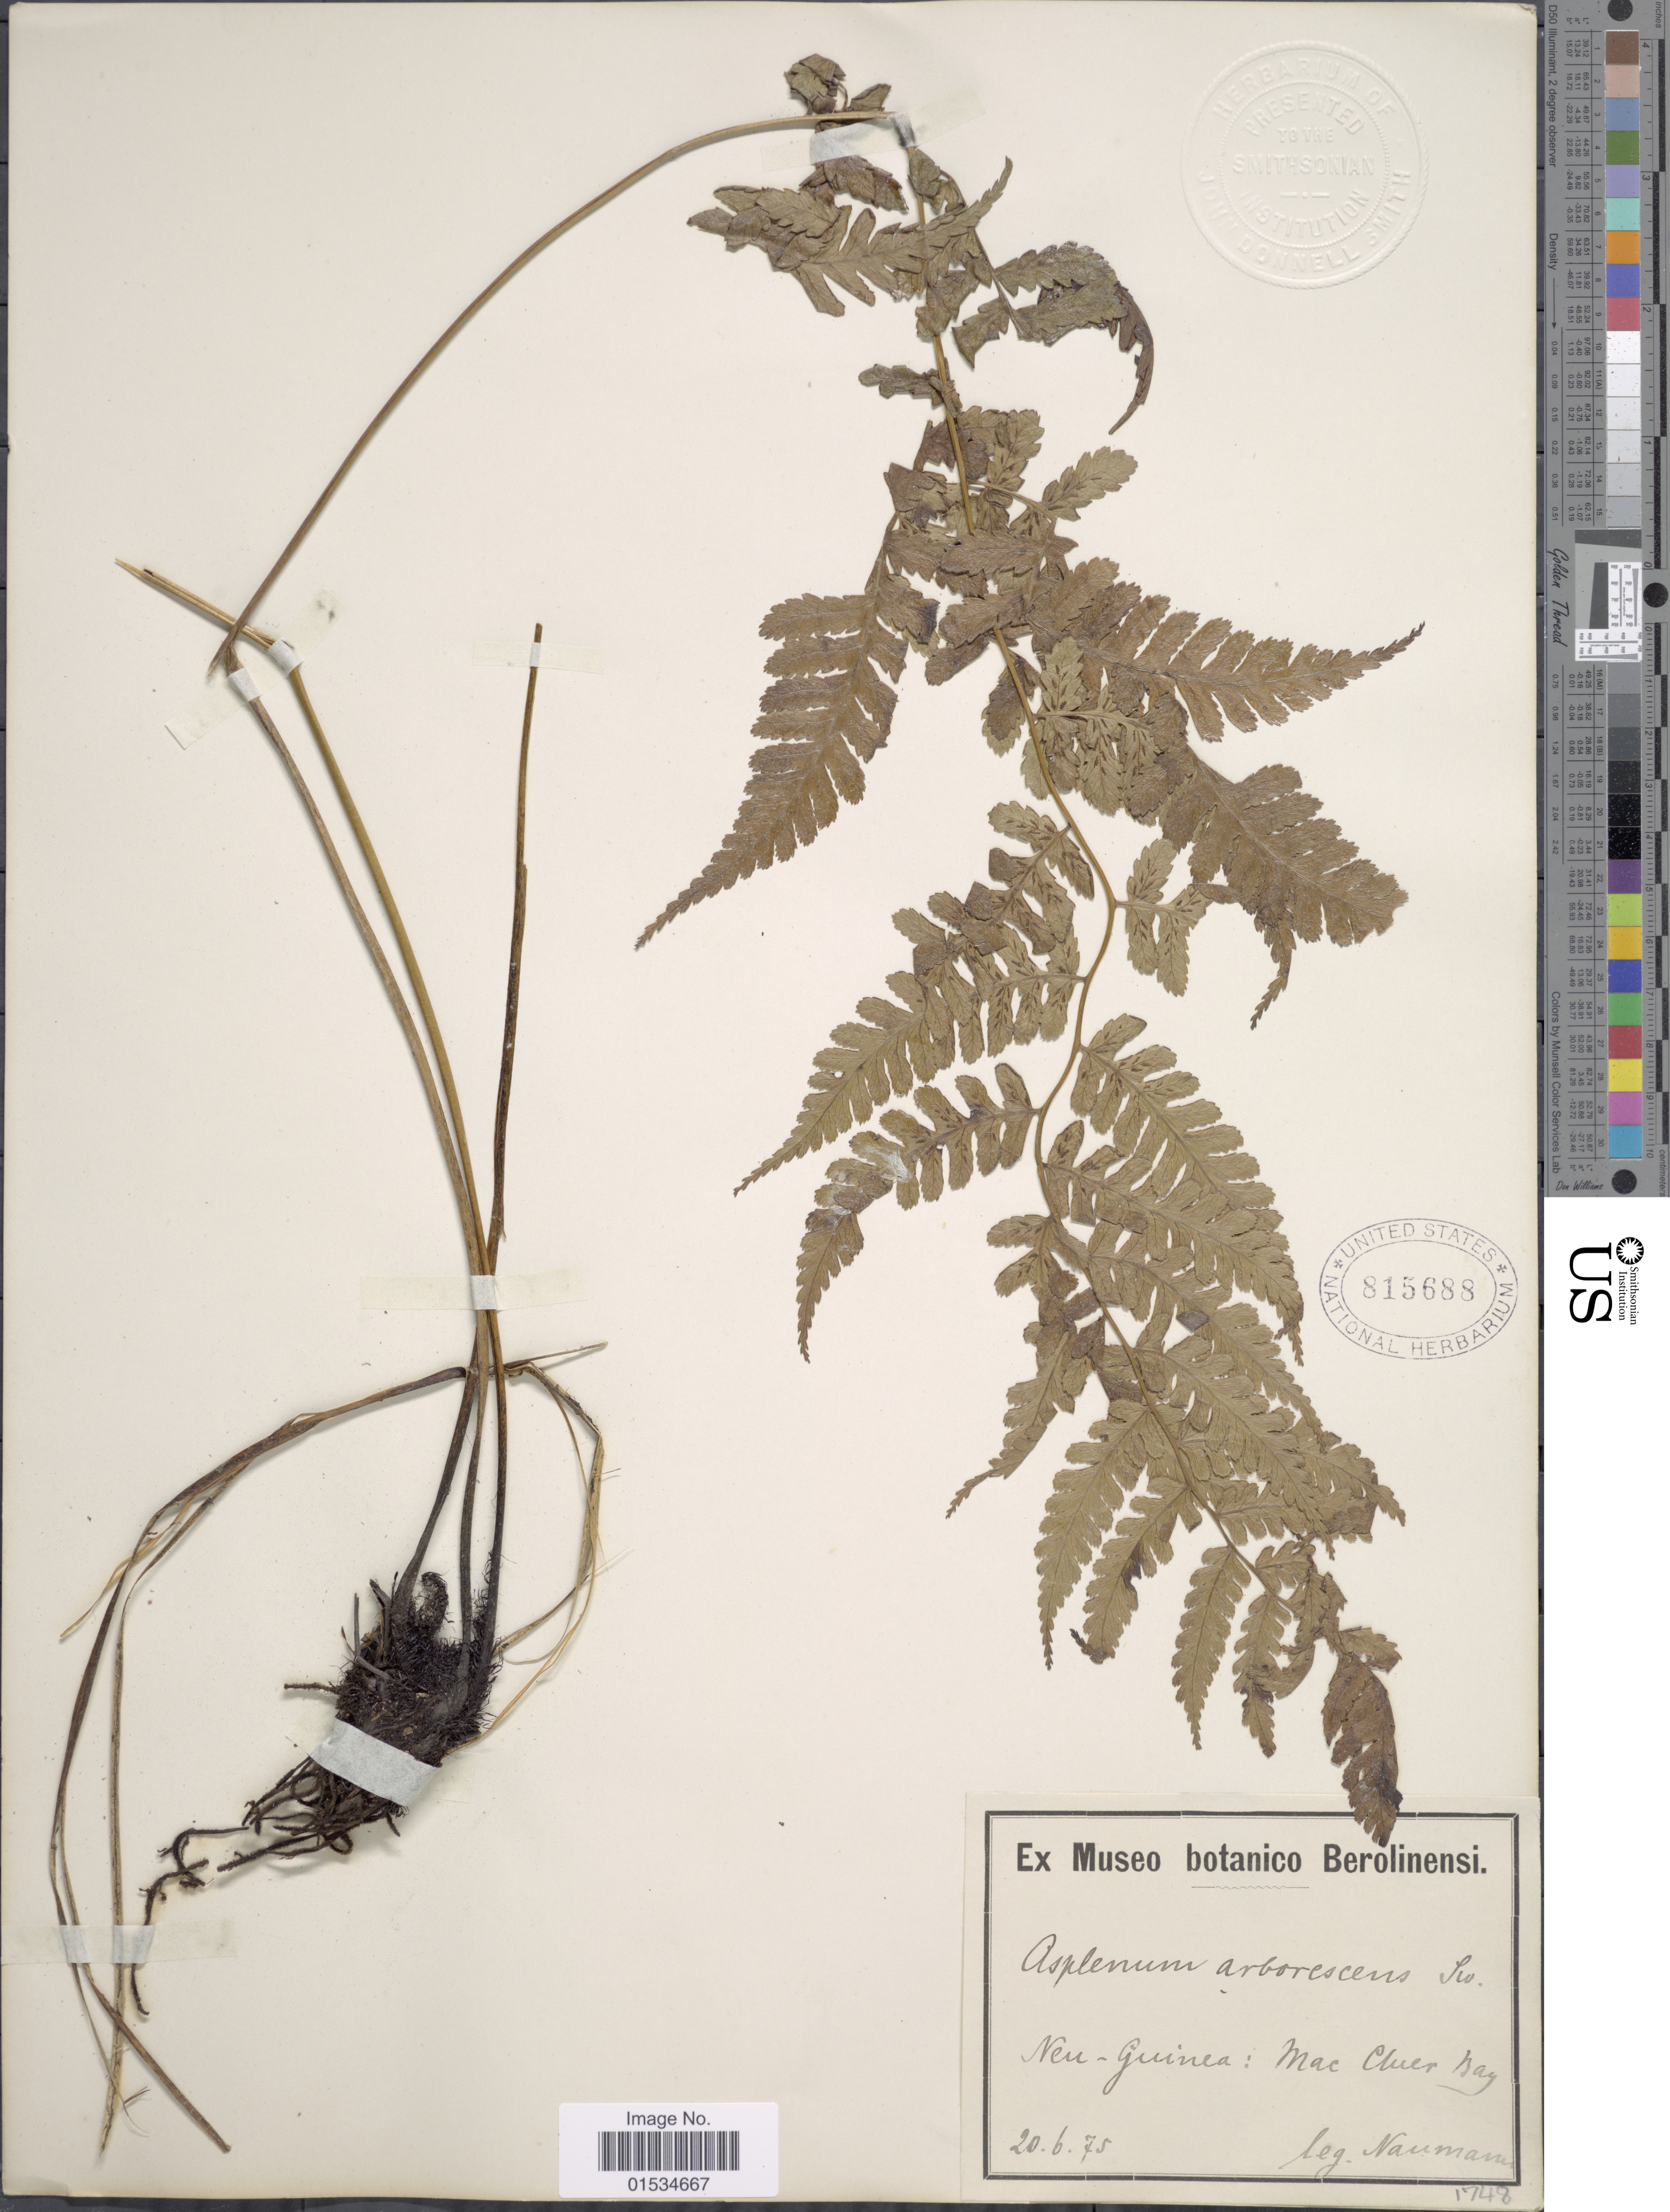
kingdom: Plantae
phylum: Tracheophyta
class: Polypodiopsida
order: Polypodiales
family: Athyriaceae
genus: Diplazium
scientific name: Diplazium arborescens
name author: Sw.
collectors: -. Naumann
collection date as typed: Transcribed d/m/y: 20/6/75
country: Papua New Guinea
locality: Mac Atuer Bay [interpreted]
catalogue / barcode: US 815688